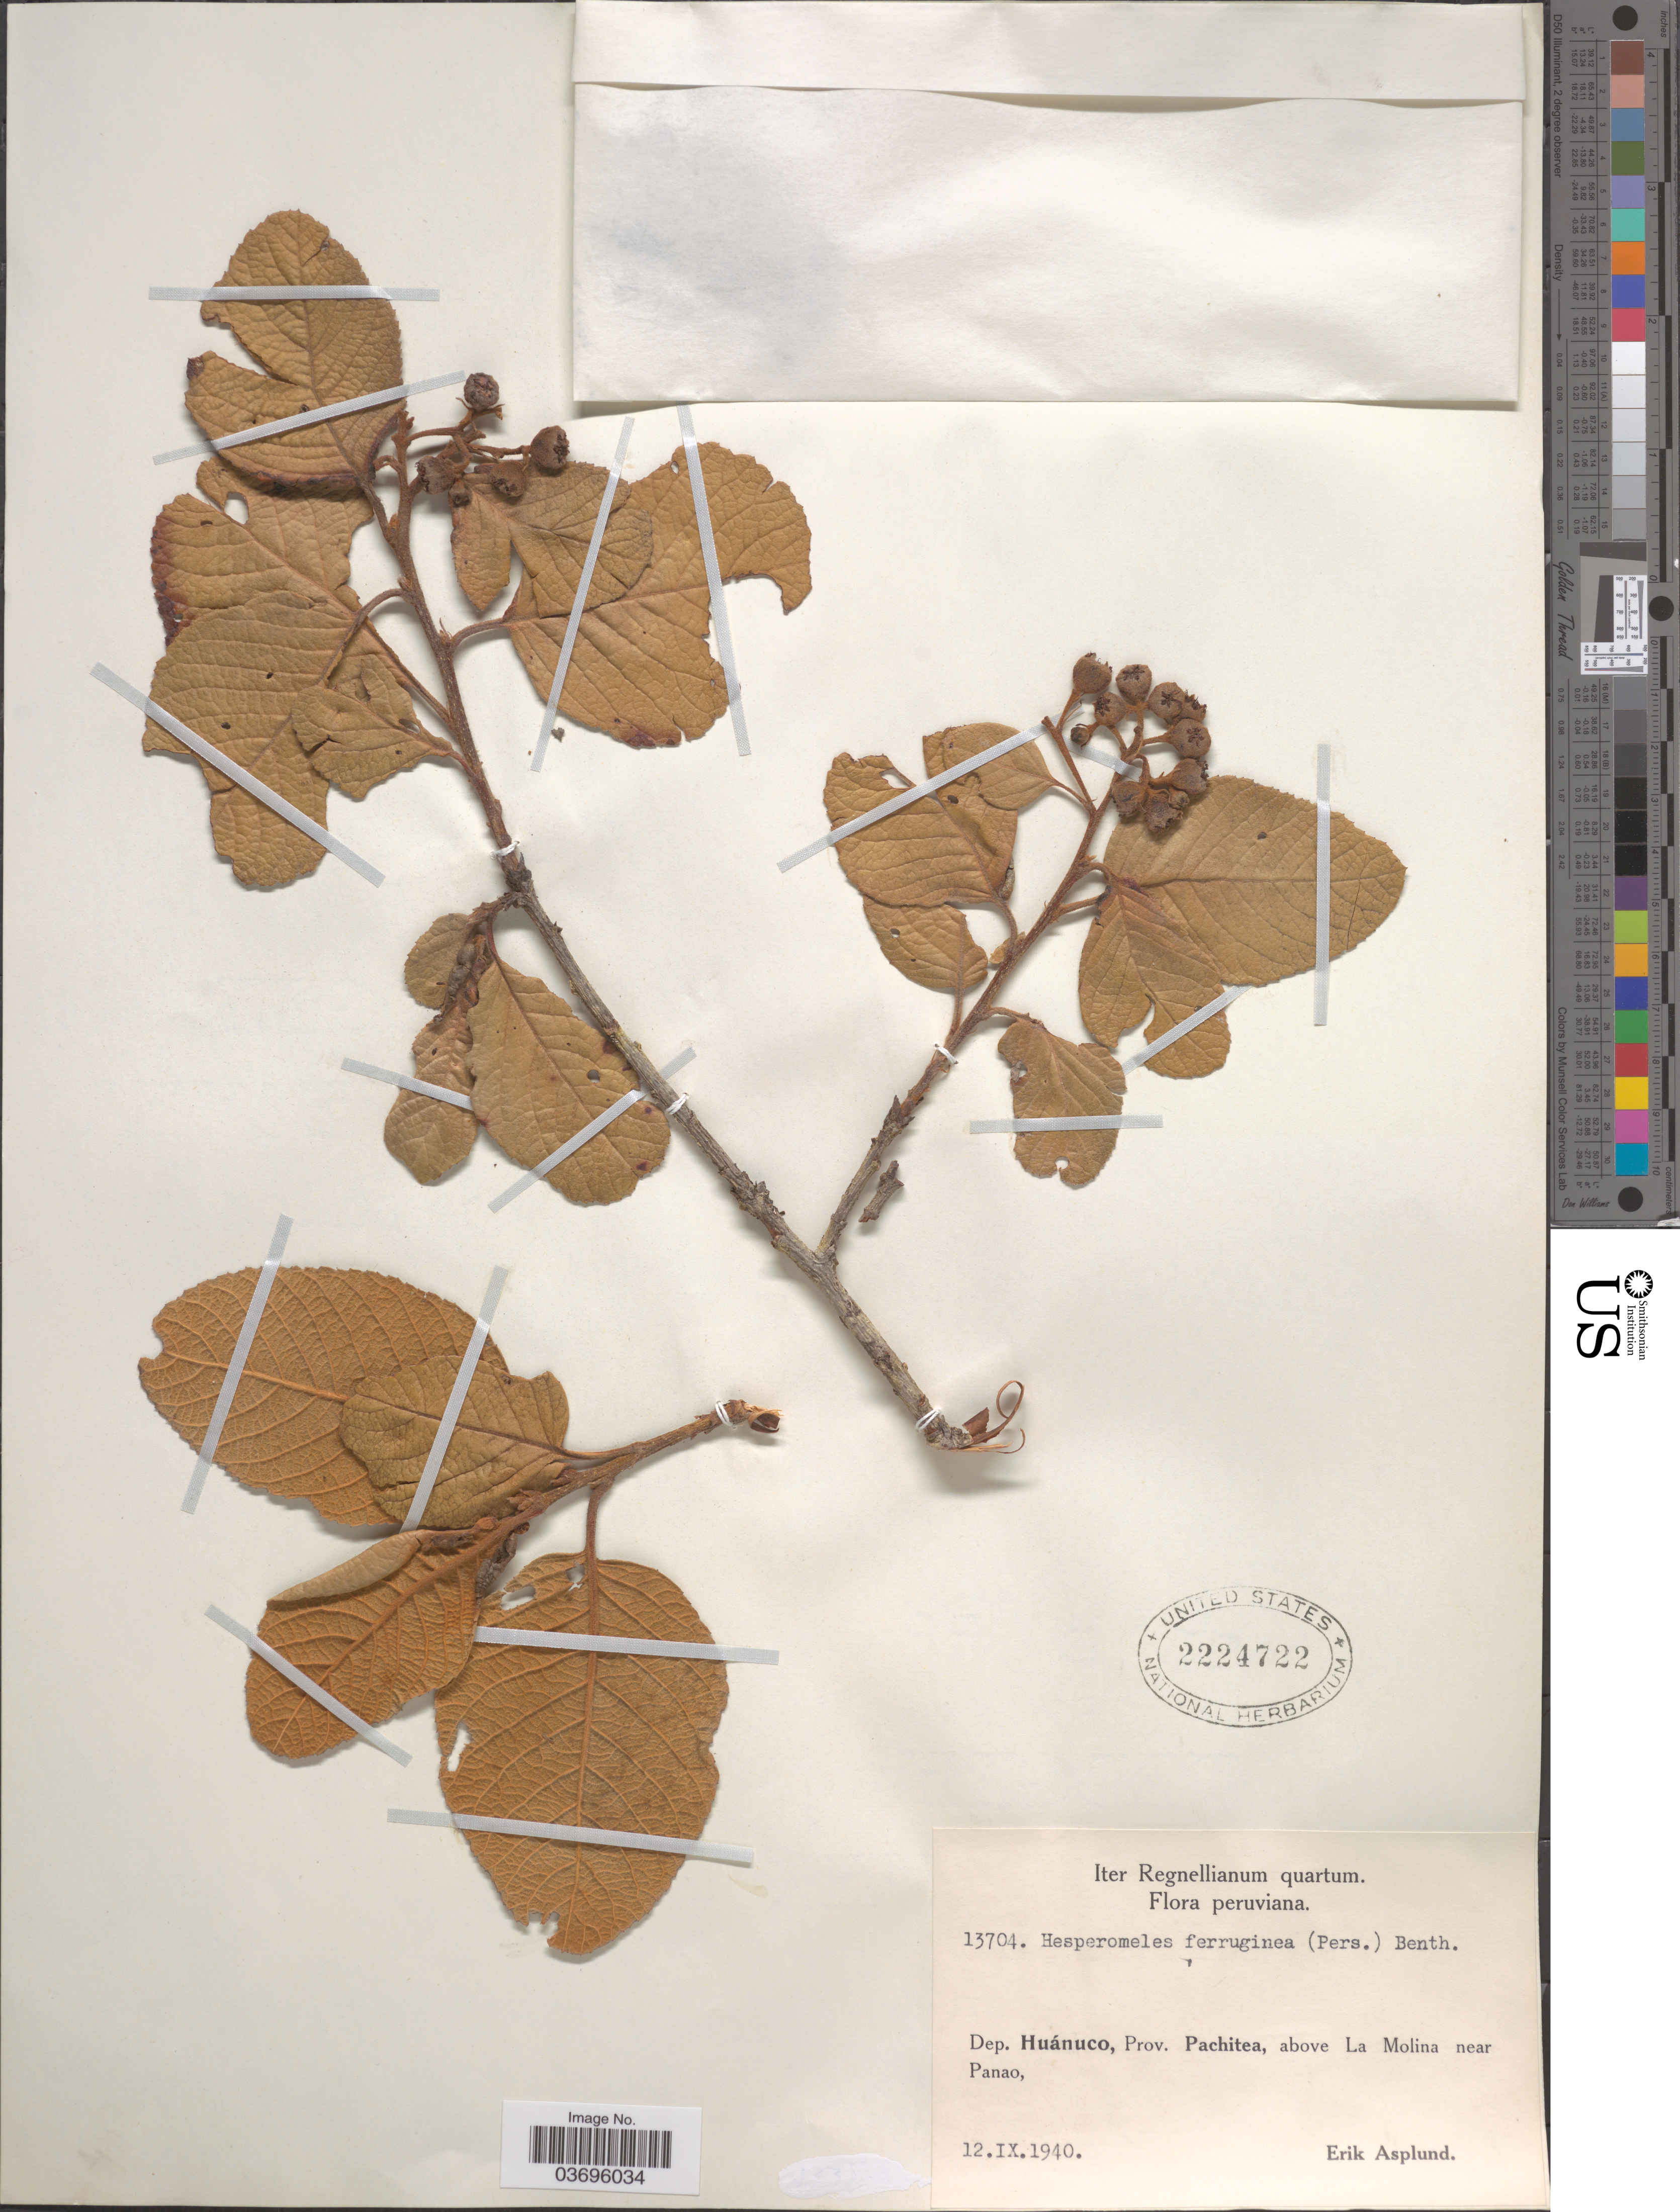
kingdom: Plantae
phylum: Tracheophyta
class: Magnoliopsida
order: Rosales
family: Rosaceae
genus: Hesperomeles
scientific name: Hesperomeles ferruginea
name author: (Juss. ex Pers.) Benth.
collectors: E. Asplund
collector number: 13704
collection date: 1940-09-12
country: Peru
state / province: Huánuco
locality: Dep. Huánuco, Prov. Pachitea, above La Molina near Panao.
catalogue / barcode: US 2224722